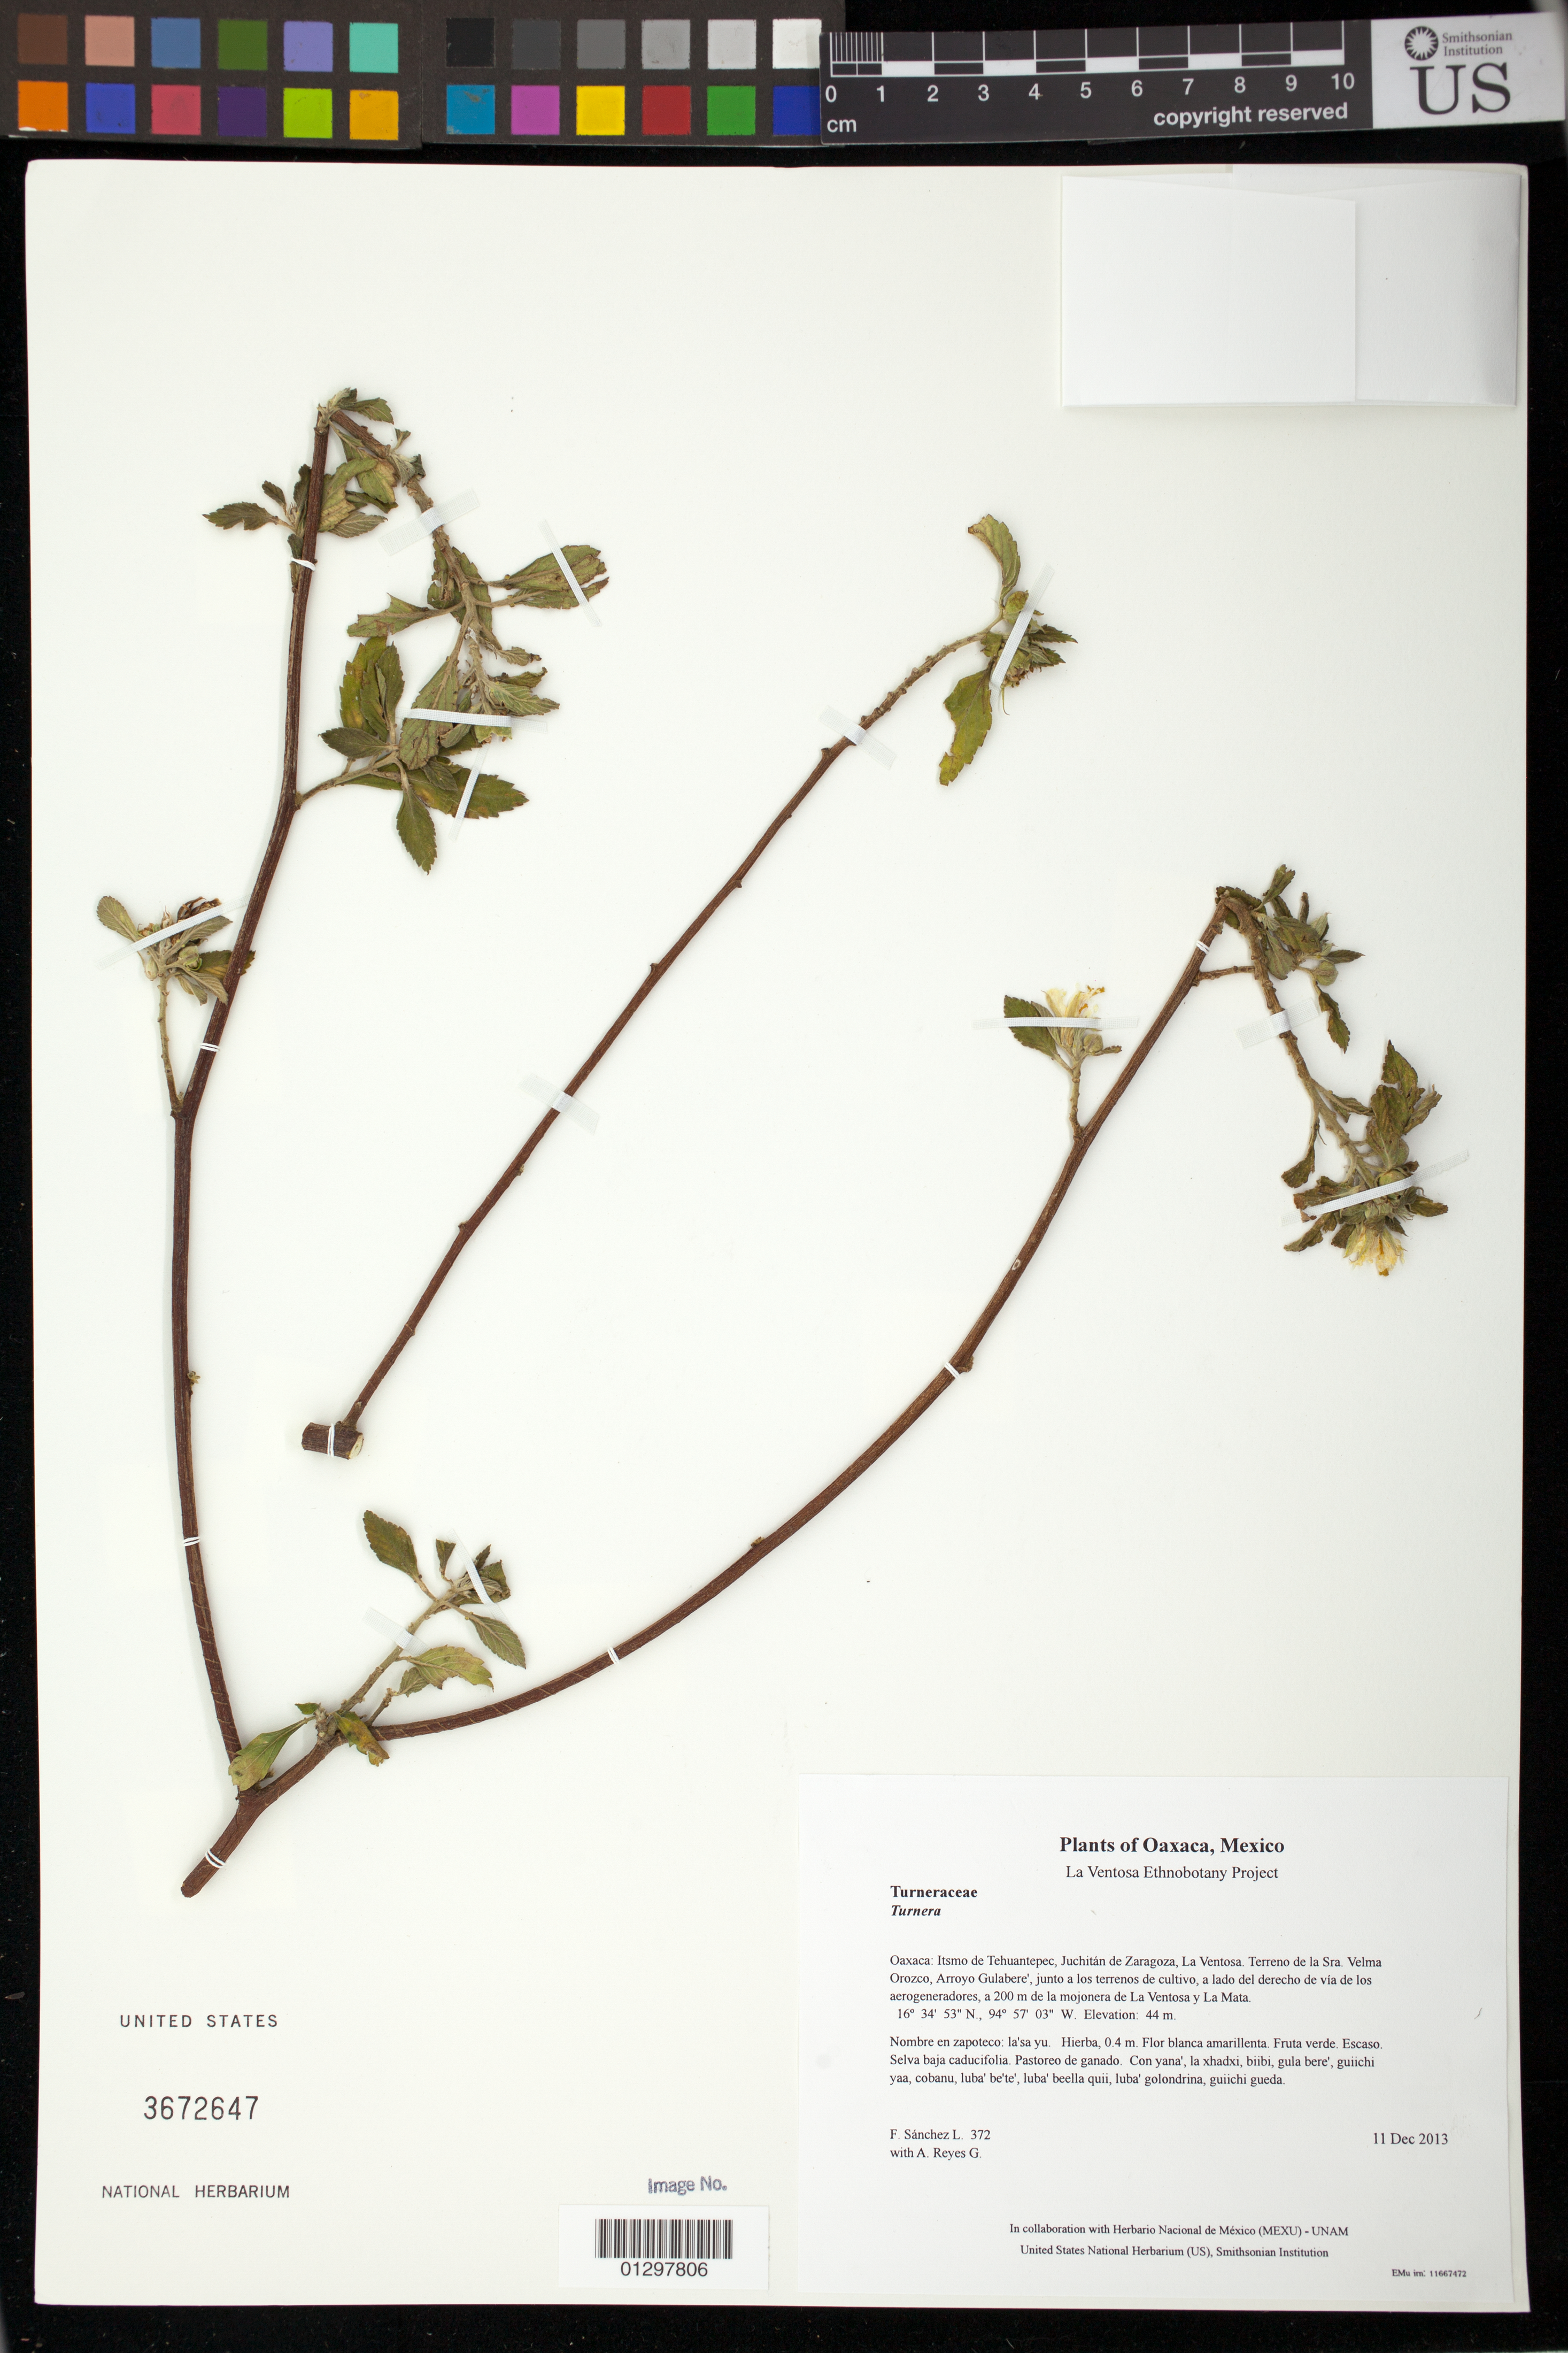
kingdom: Plantae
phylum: Tracheophyta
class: Magnoliopsida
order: Malpighiales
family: Turneraceae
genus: Turnera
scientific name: Turnera ulmifolia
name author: L.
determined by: Velasco G., Kenia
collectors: F. Sánchez L. & A. Reyes G.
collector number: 372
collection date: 2013-12-11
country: Mexico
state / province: Oaxaca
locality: Itsmo de Tehuantepec, Juchitán de Zaragoza, La Ventosa. Terreno de la Sra. Velma Orozco, Arroyo Gulabere', junto a los terrenos de cultivo, a lado del derecho de vía de los aerogeneradores, a 200 m de la mojonera de La Ventosa y La Mata.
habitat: Selva baja caducifolia. Pastoreo de ganado.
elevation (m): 44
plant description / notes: JEBOT, MEXU, SIPI, US; Guixi bandaga. 0.4 m. Guie' naquichi' naguchi ga. Cuaananaxhi naga'. Huaxie'.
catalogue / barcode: US 3672647